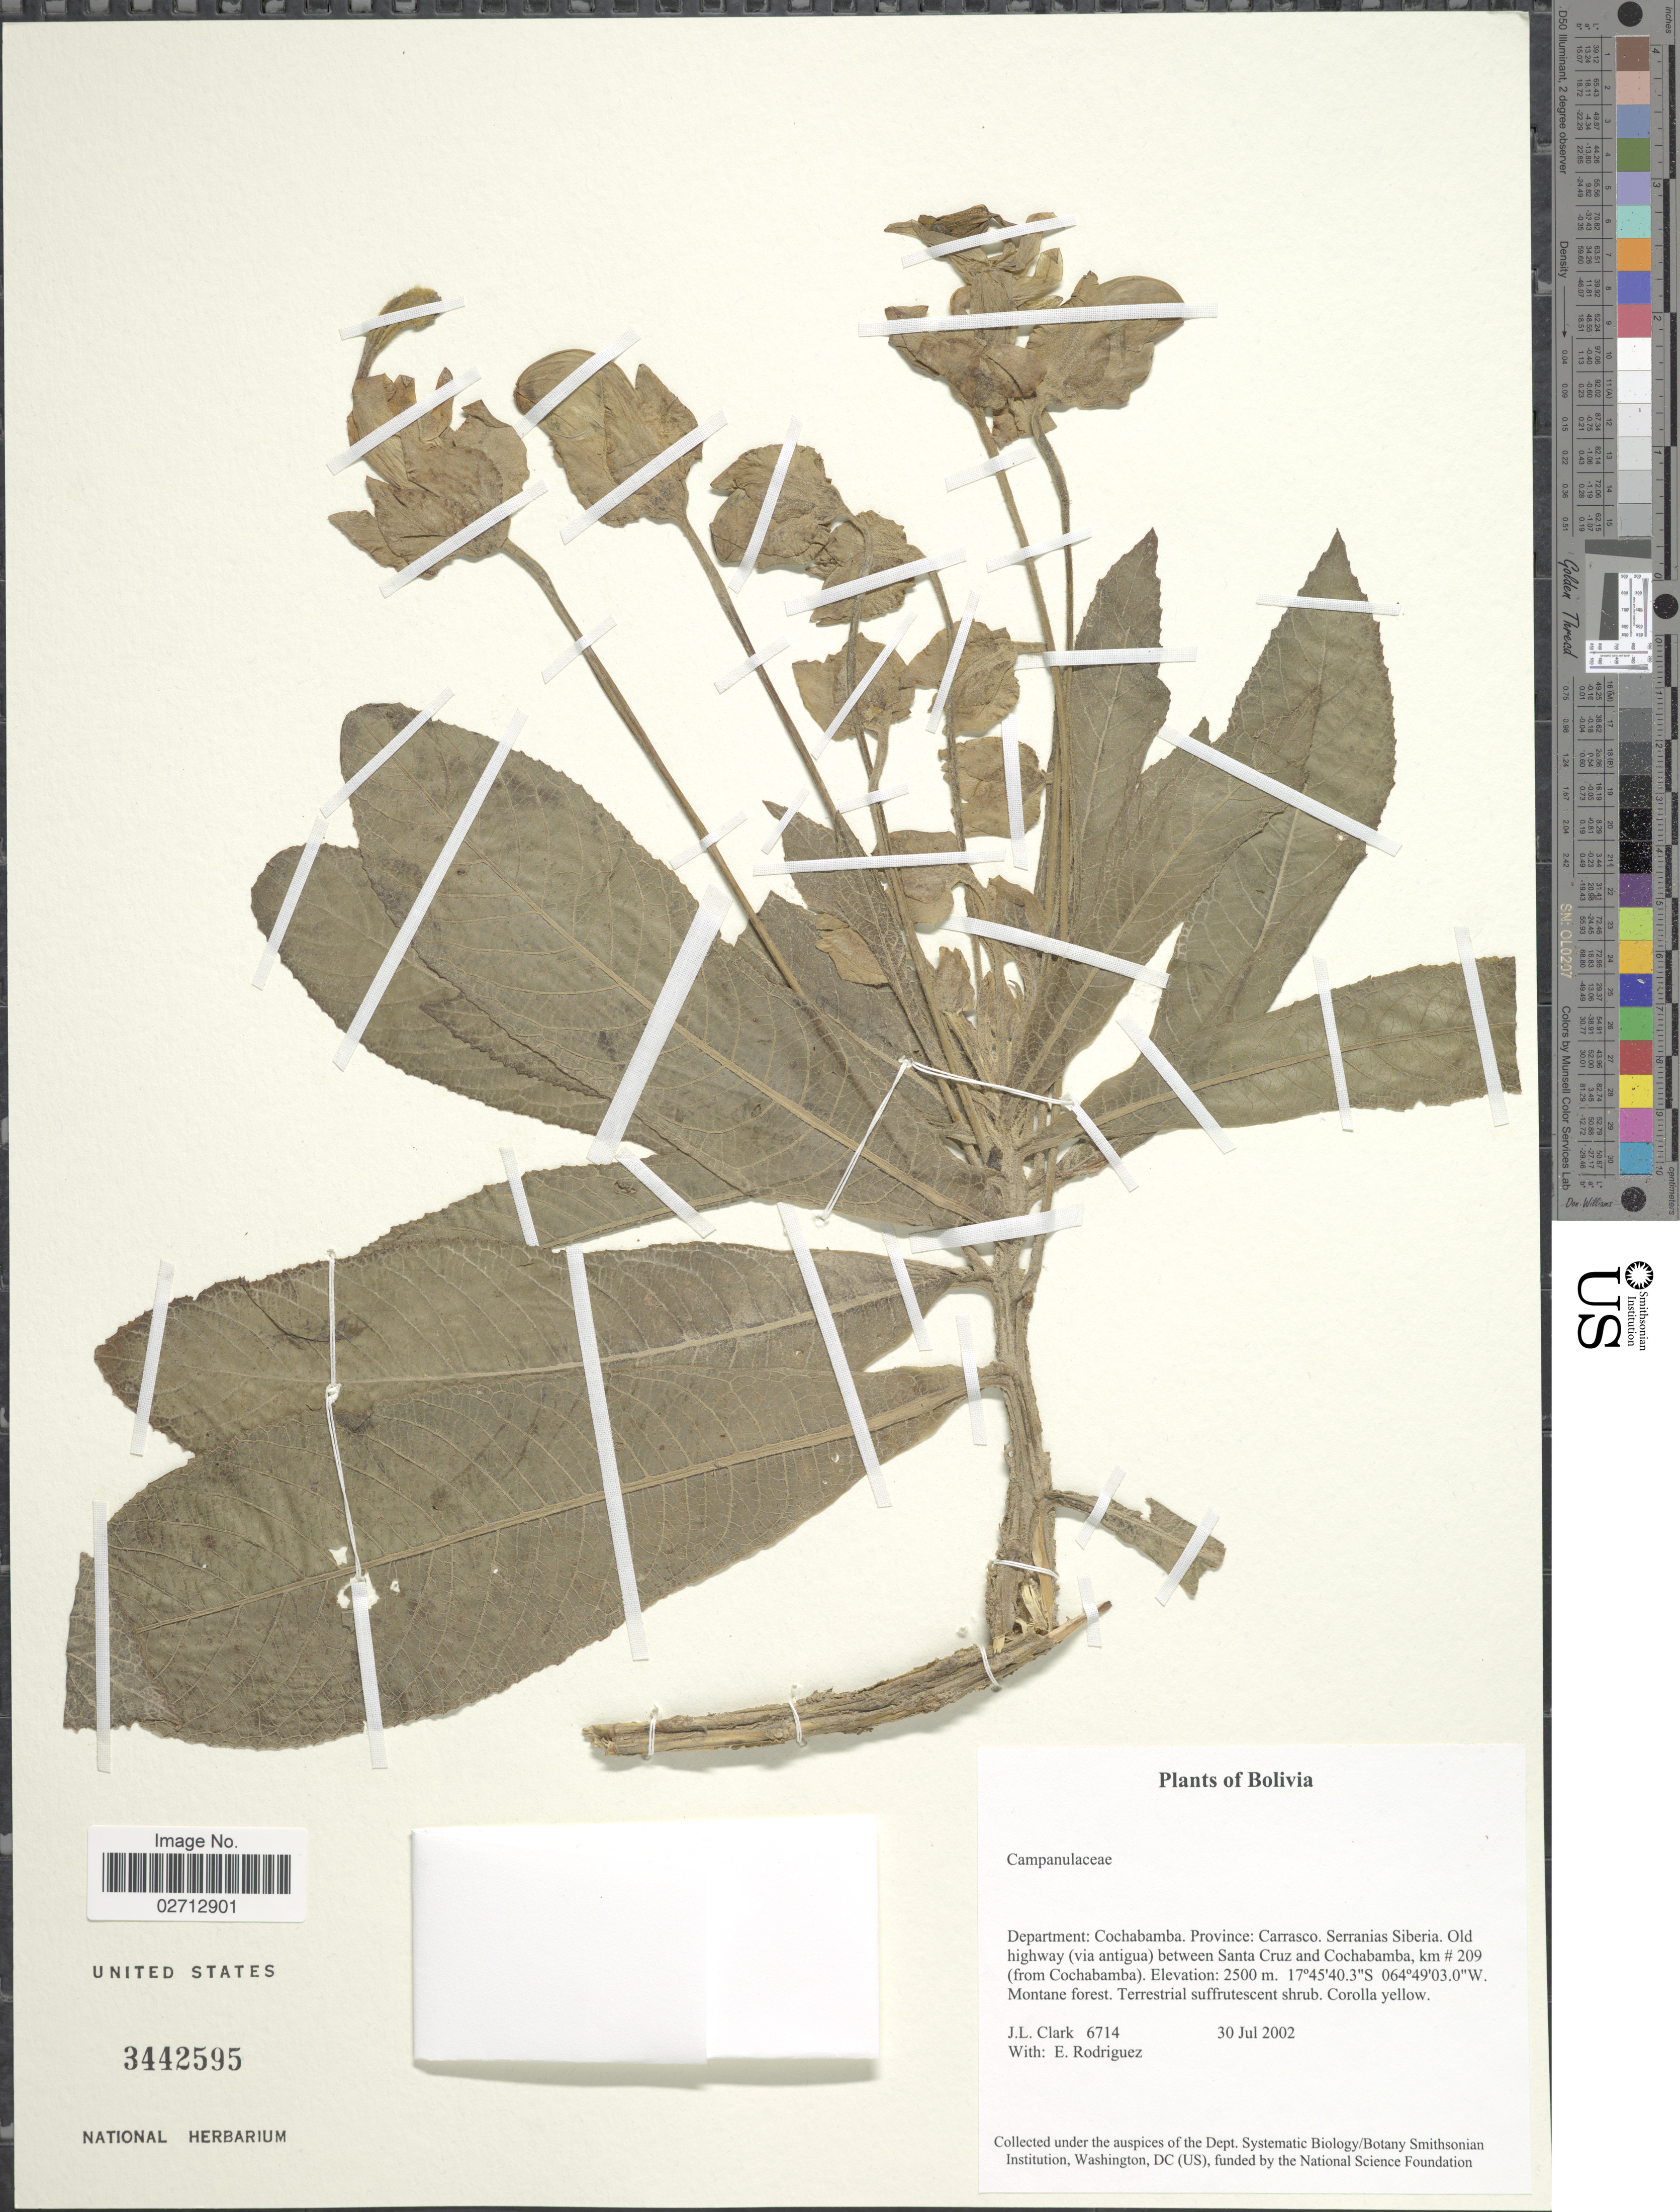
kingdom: Plantae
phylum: Tracheophyta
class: Magnoliopsida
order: Asterales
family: Campanulaceae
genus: Siphocampylus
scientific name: Siphocampylus tunicatus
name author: Zahlbr.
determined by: Lagomarsino, L. P.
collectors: J. L. Clark & E. Rodriguez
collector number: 6714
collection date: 2002-07-30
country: Bolivia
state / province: Cochabamba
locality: Province: Carrasco. Serranias Siberia. Old highway (via antigua) between Santa Cruz and Cochabamba, km # 209 (from Cochabamba)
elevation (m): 2500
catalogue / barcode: US 3442595